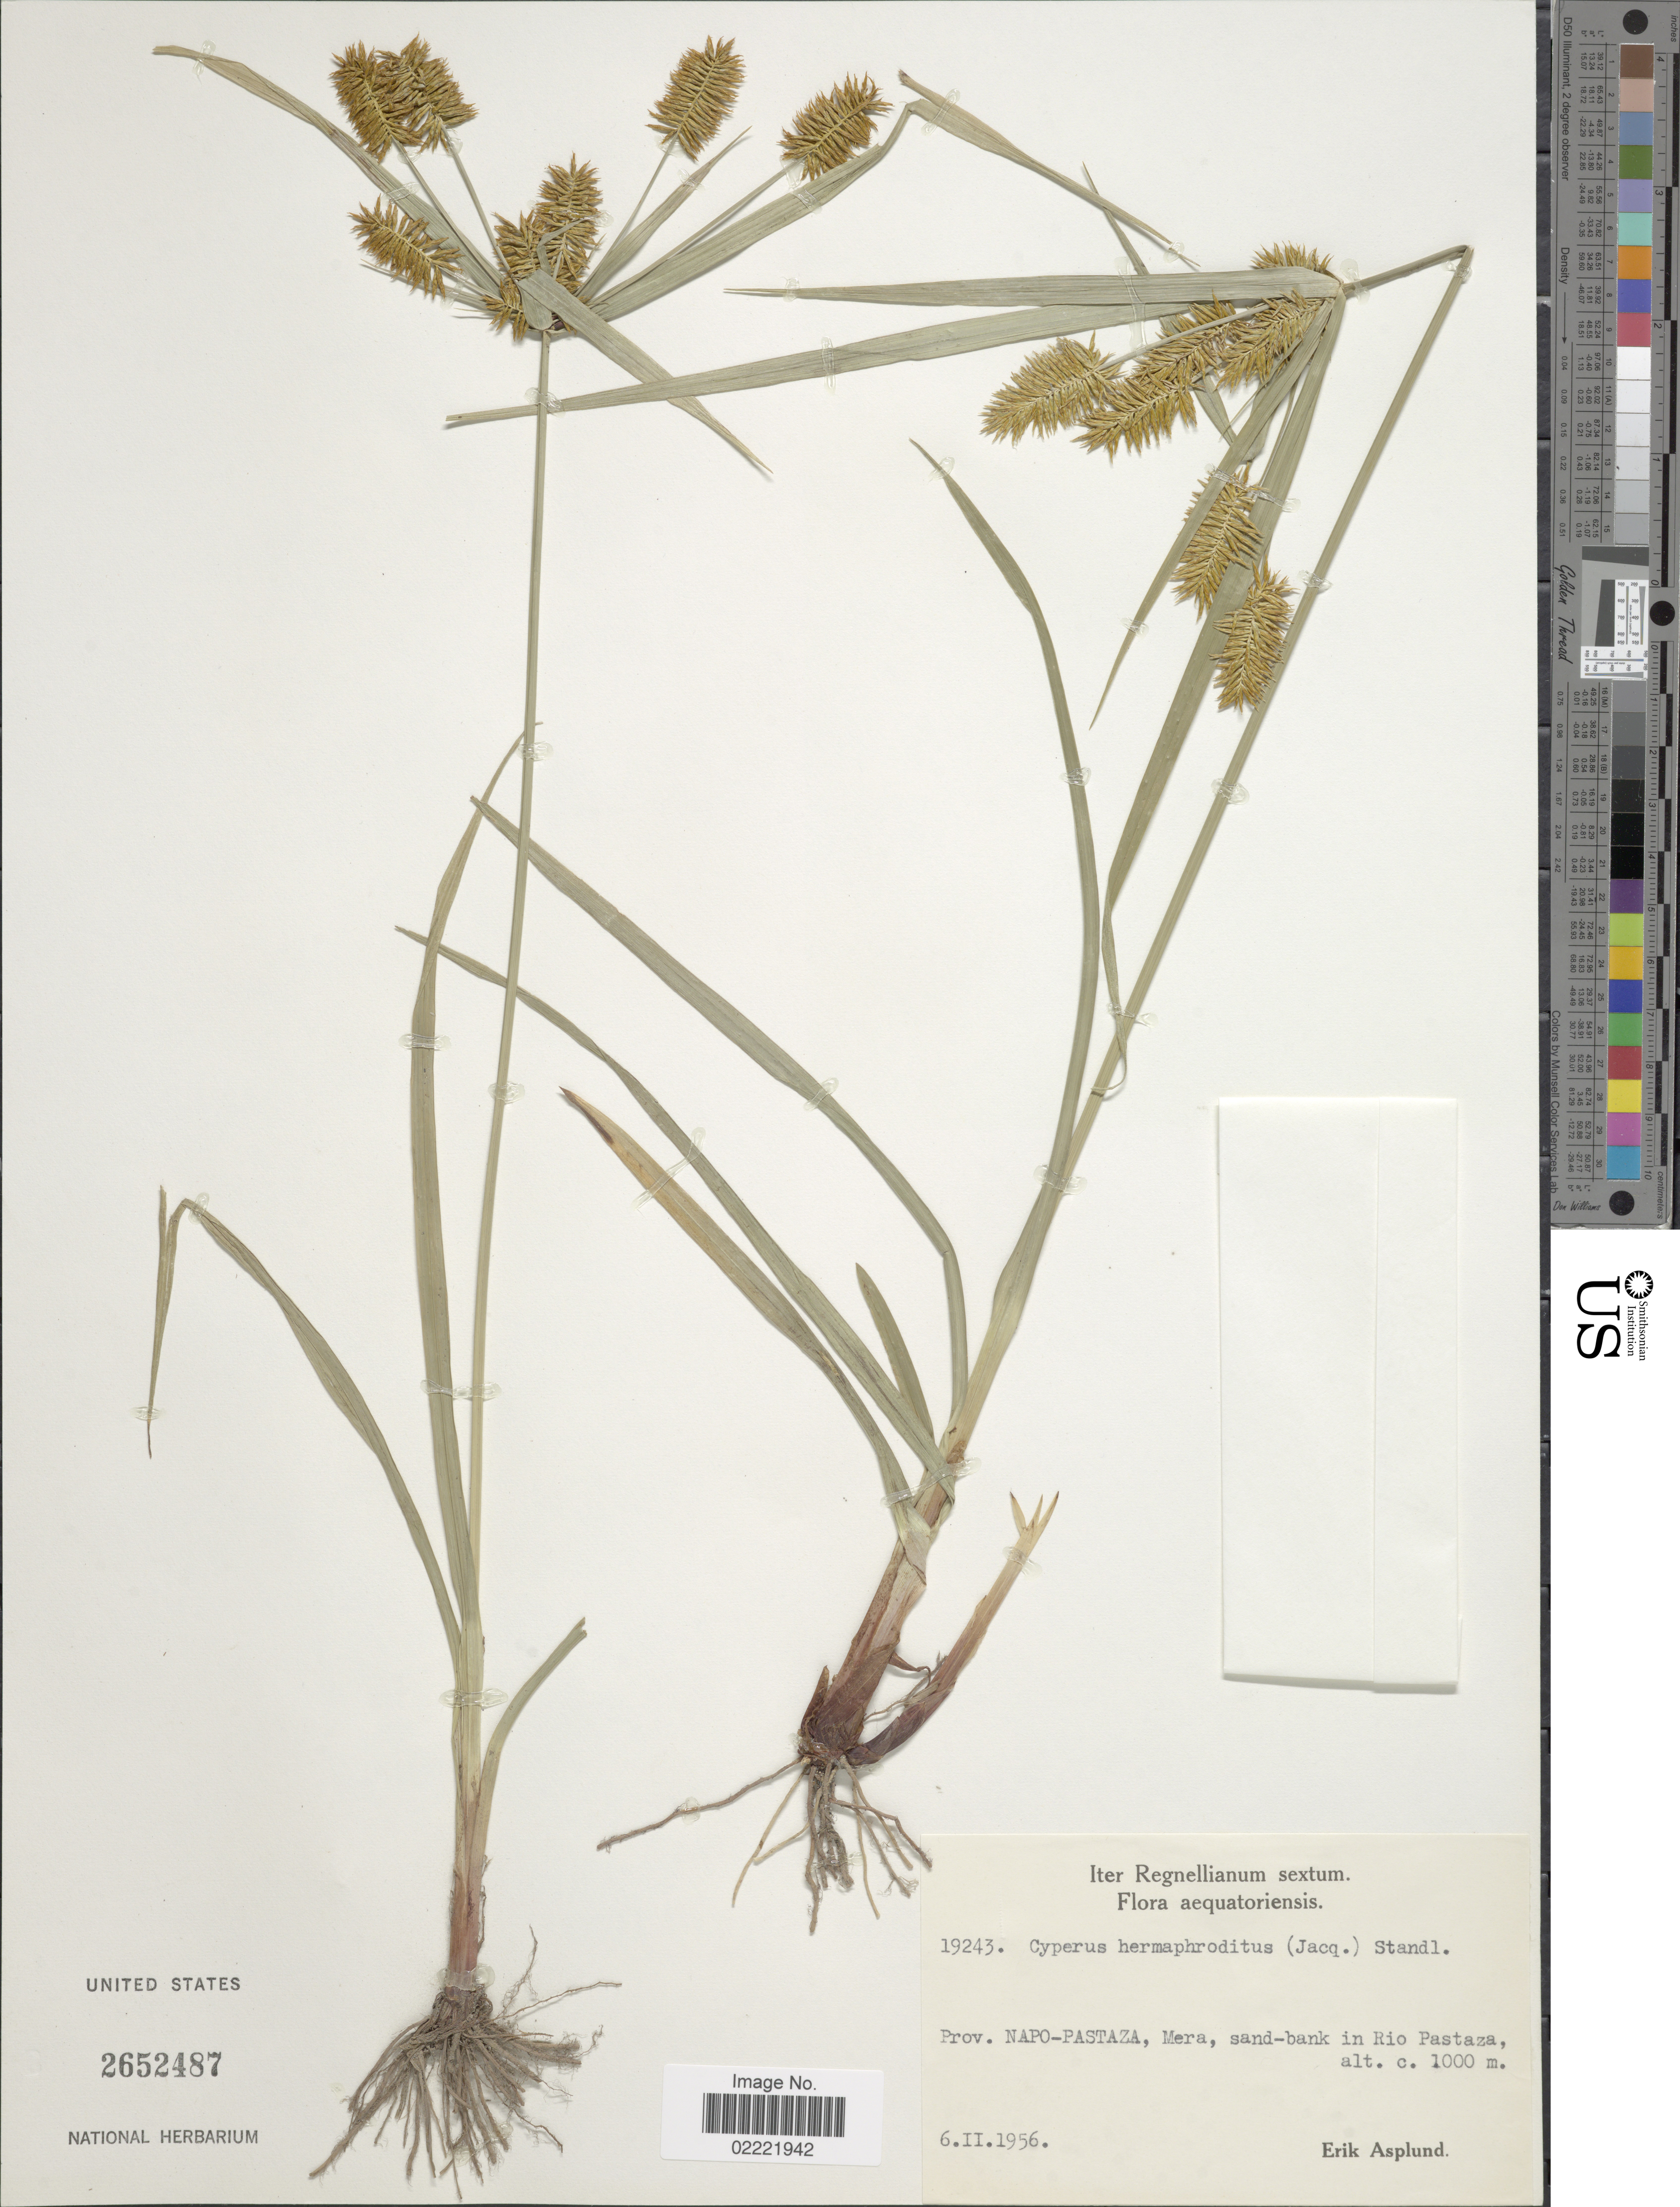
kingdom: Plantae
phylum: Tracheophyta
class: Liliopsida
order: Poales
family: Cyperaceae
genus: Cyperus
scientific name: Cyperus hermaphroditus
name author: (Jacq.) Standl.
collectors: E. Asplund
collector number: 19243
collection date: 1956-02-06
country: Ecuador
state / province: Napo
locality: Napo-Pastaza, Mera, sand-bank in Rio Pastaza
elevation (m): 1000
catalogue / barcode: US 2652487